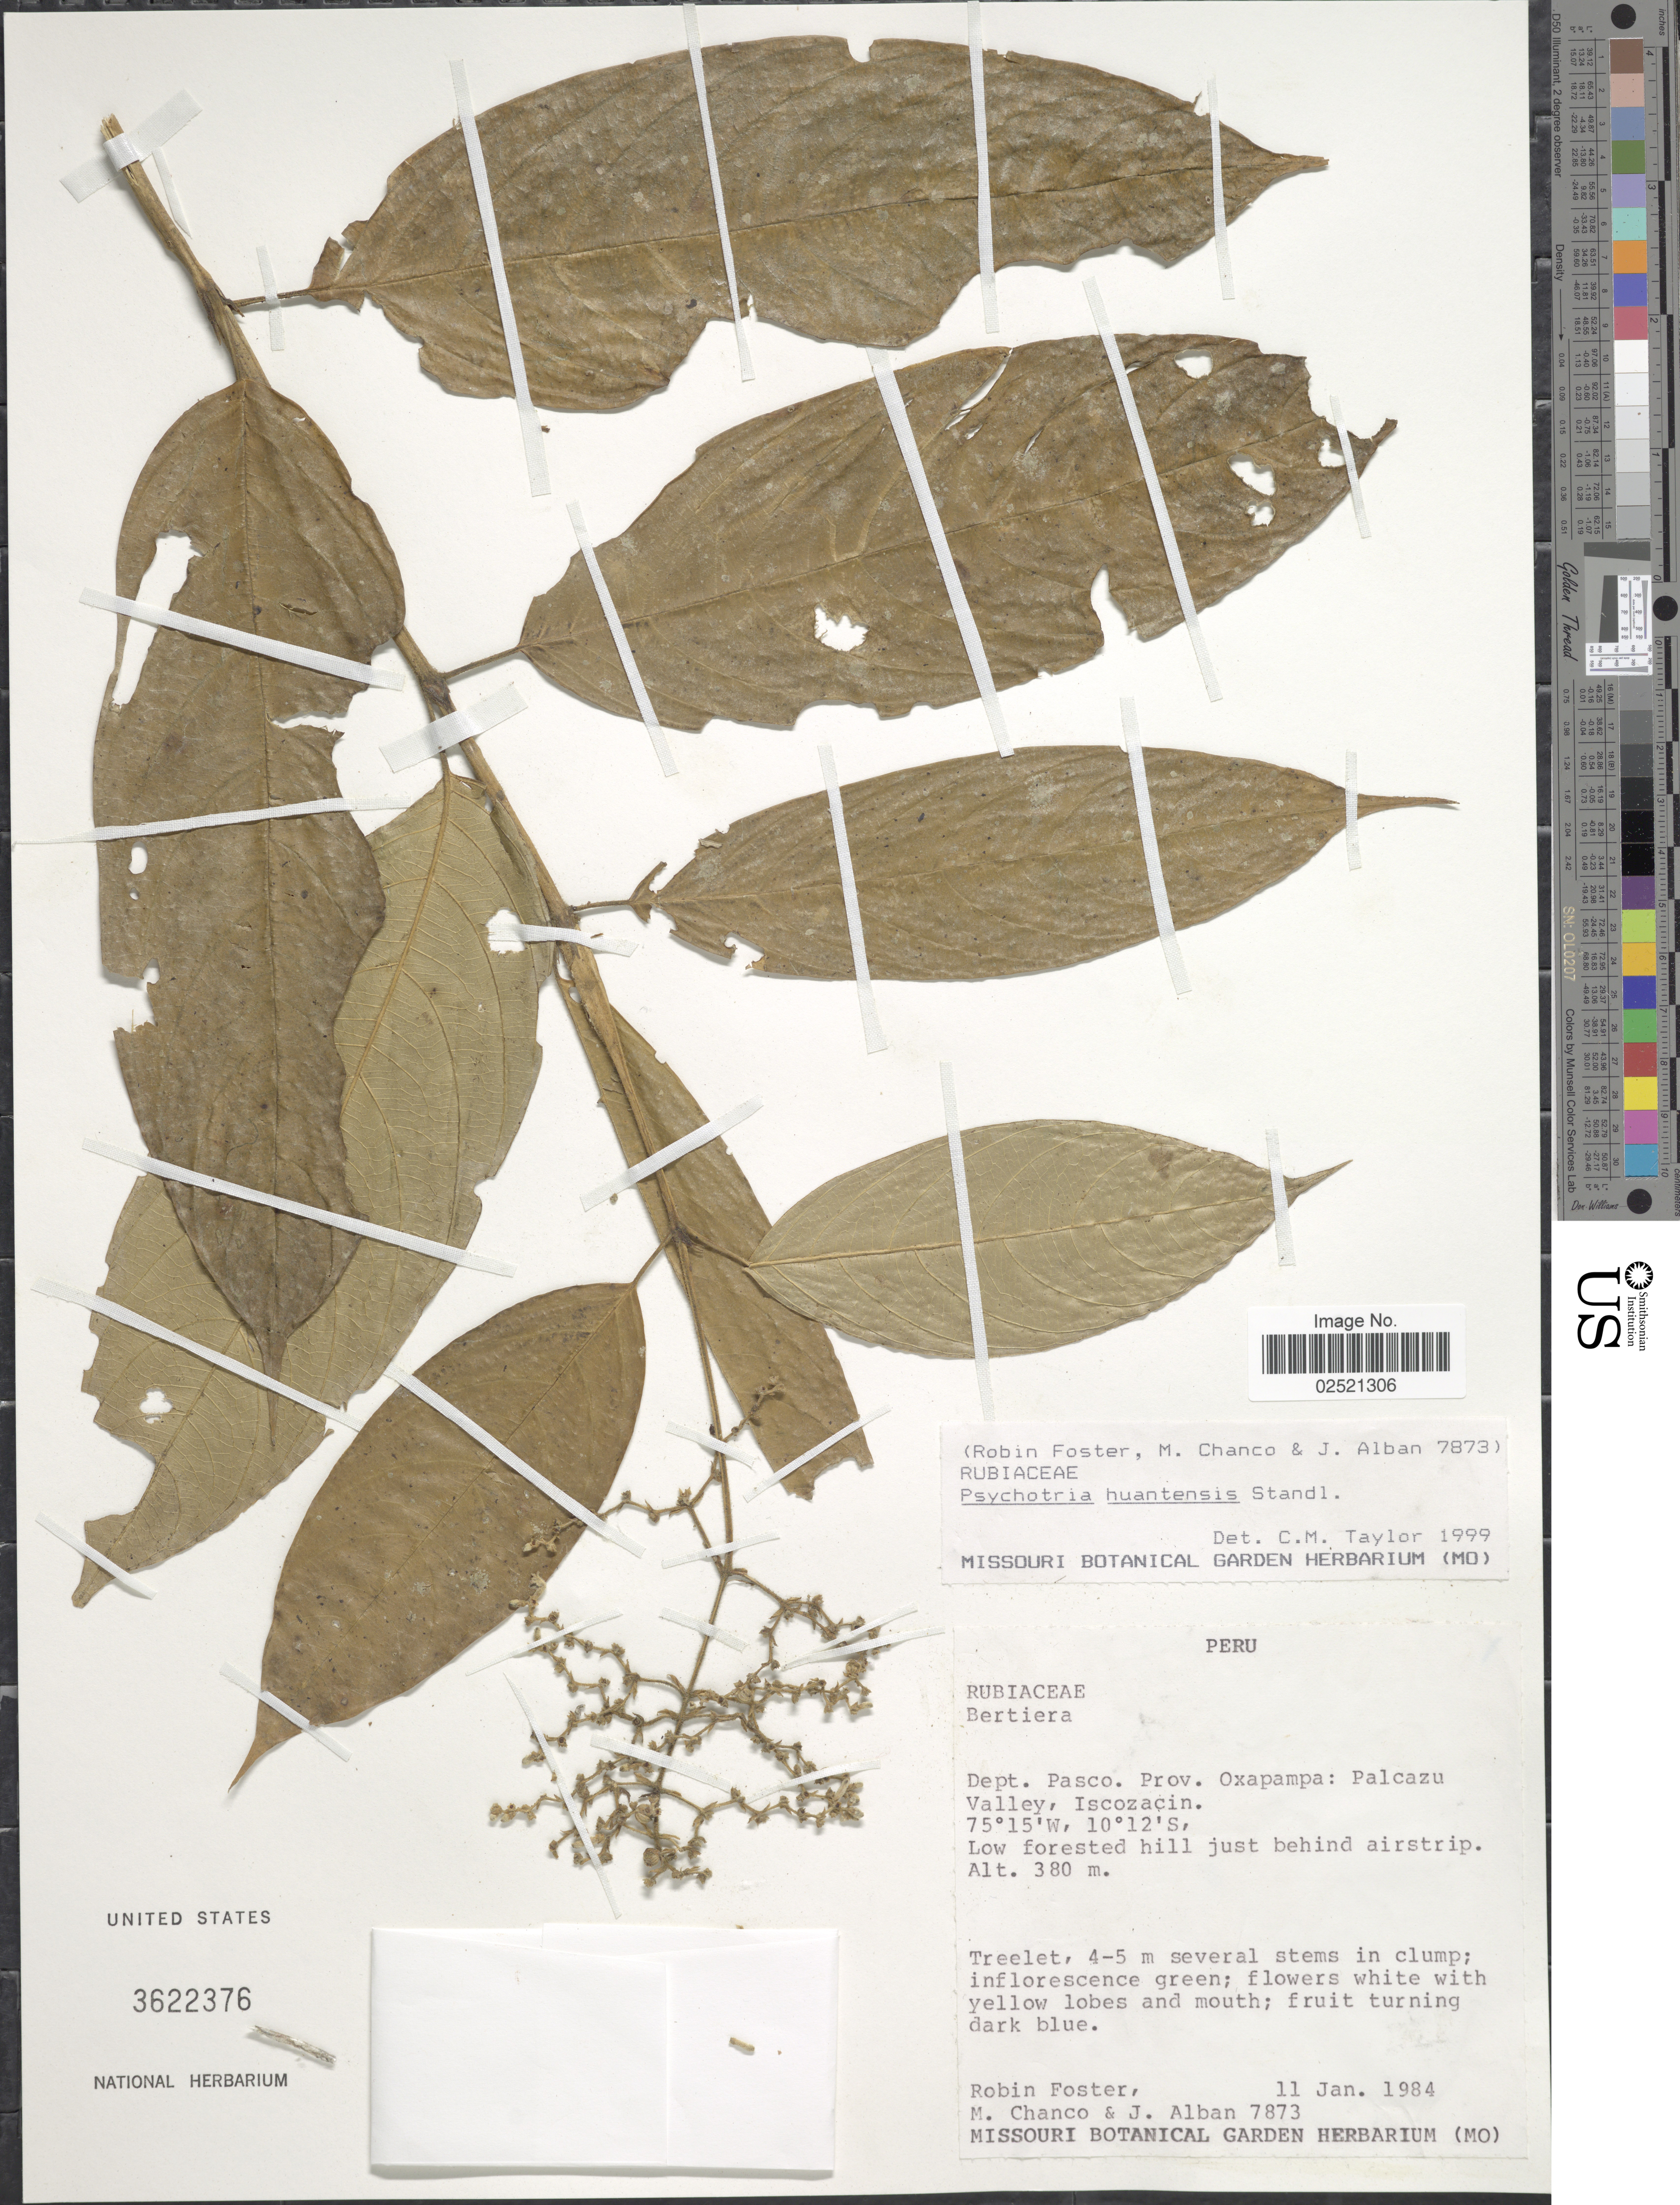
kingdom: Plantae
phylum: Tracheophyta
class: Magnoliopsida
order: Gentianales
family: Rubiaceae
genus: Psychotria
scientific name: Psychotria huantensis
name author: Standl.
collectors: R. B. Foster, M. Chanco & J. Alban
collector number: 7873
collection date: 1984-01-11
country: Peru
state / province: Pasco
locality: Prov. Oxapampa: Palcazu Valley, Iscozacin, low forested hill just behind airstrip.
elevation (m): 380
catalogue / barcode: US 3622376